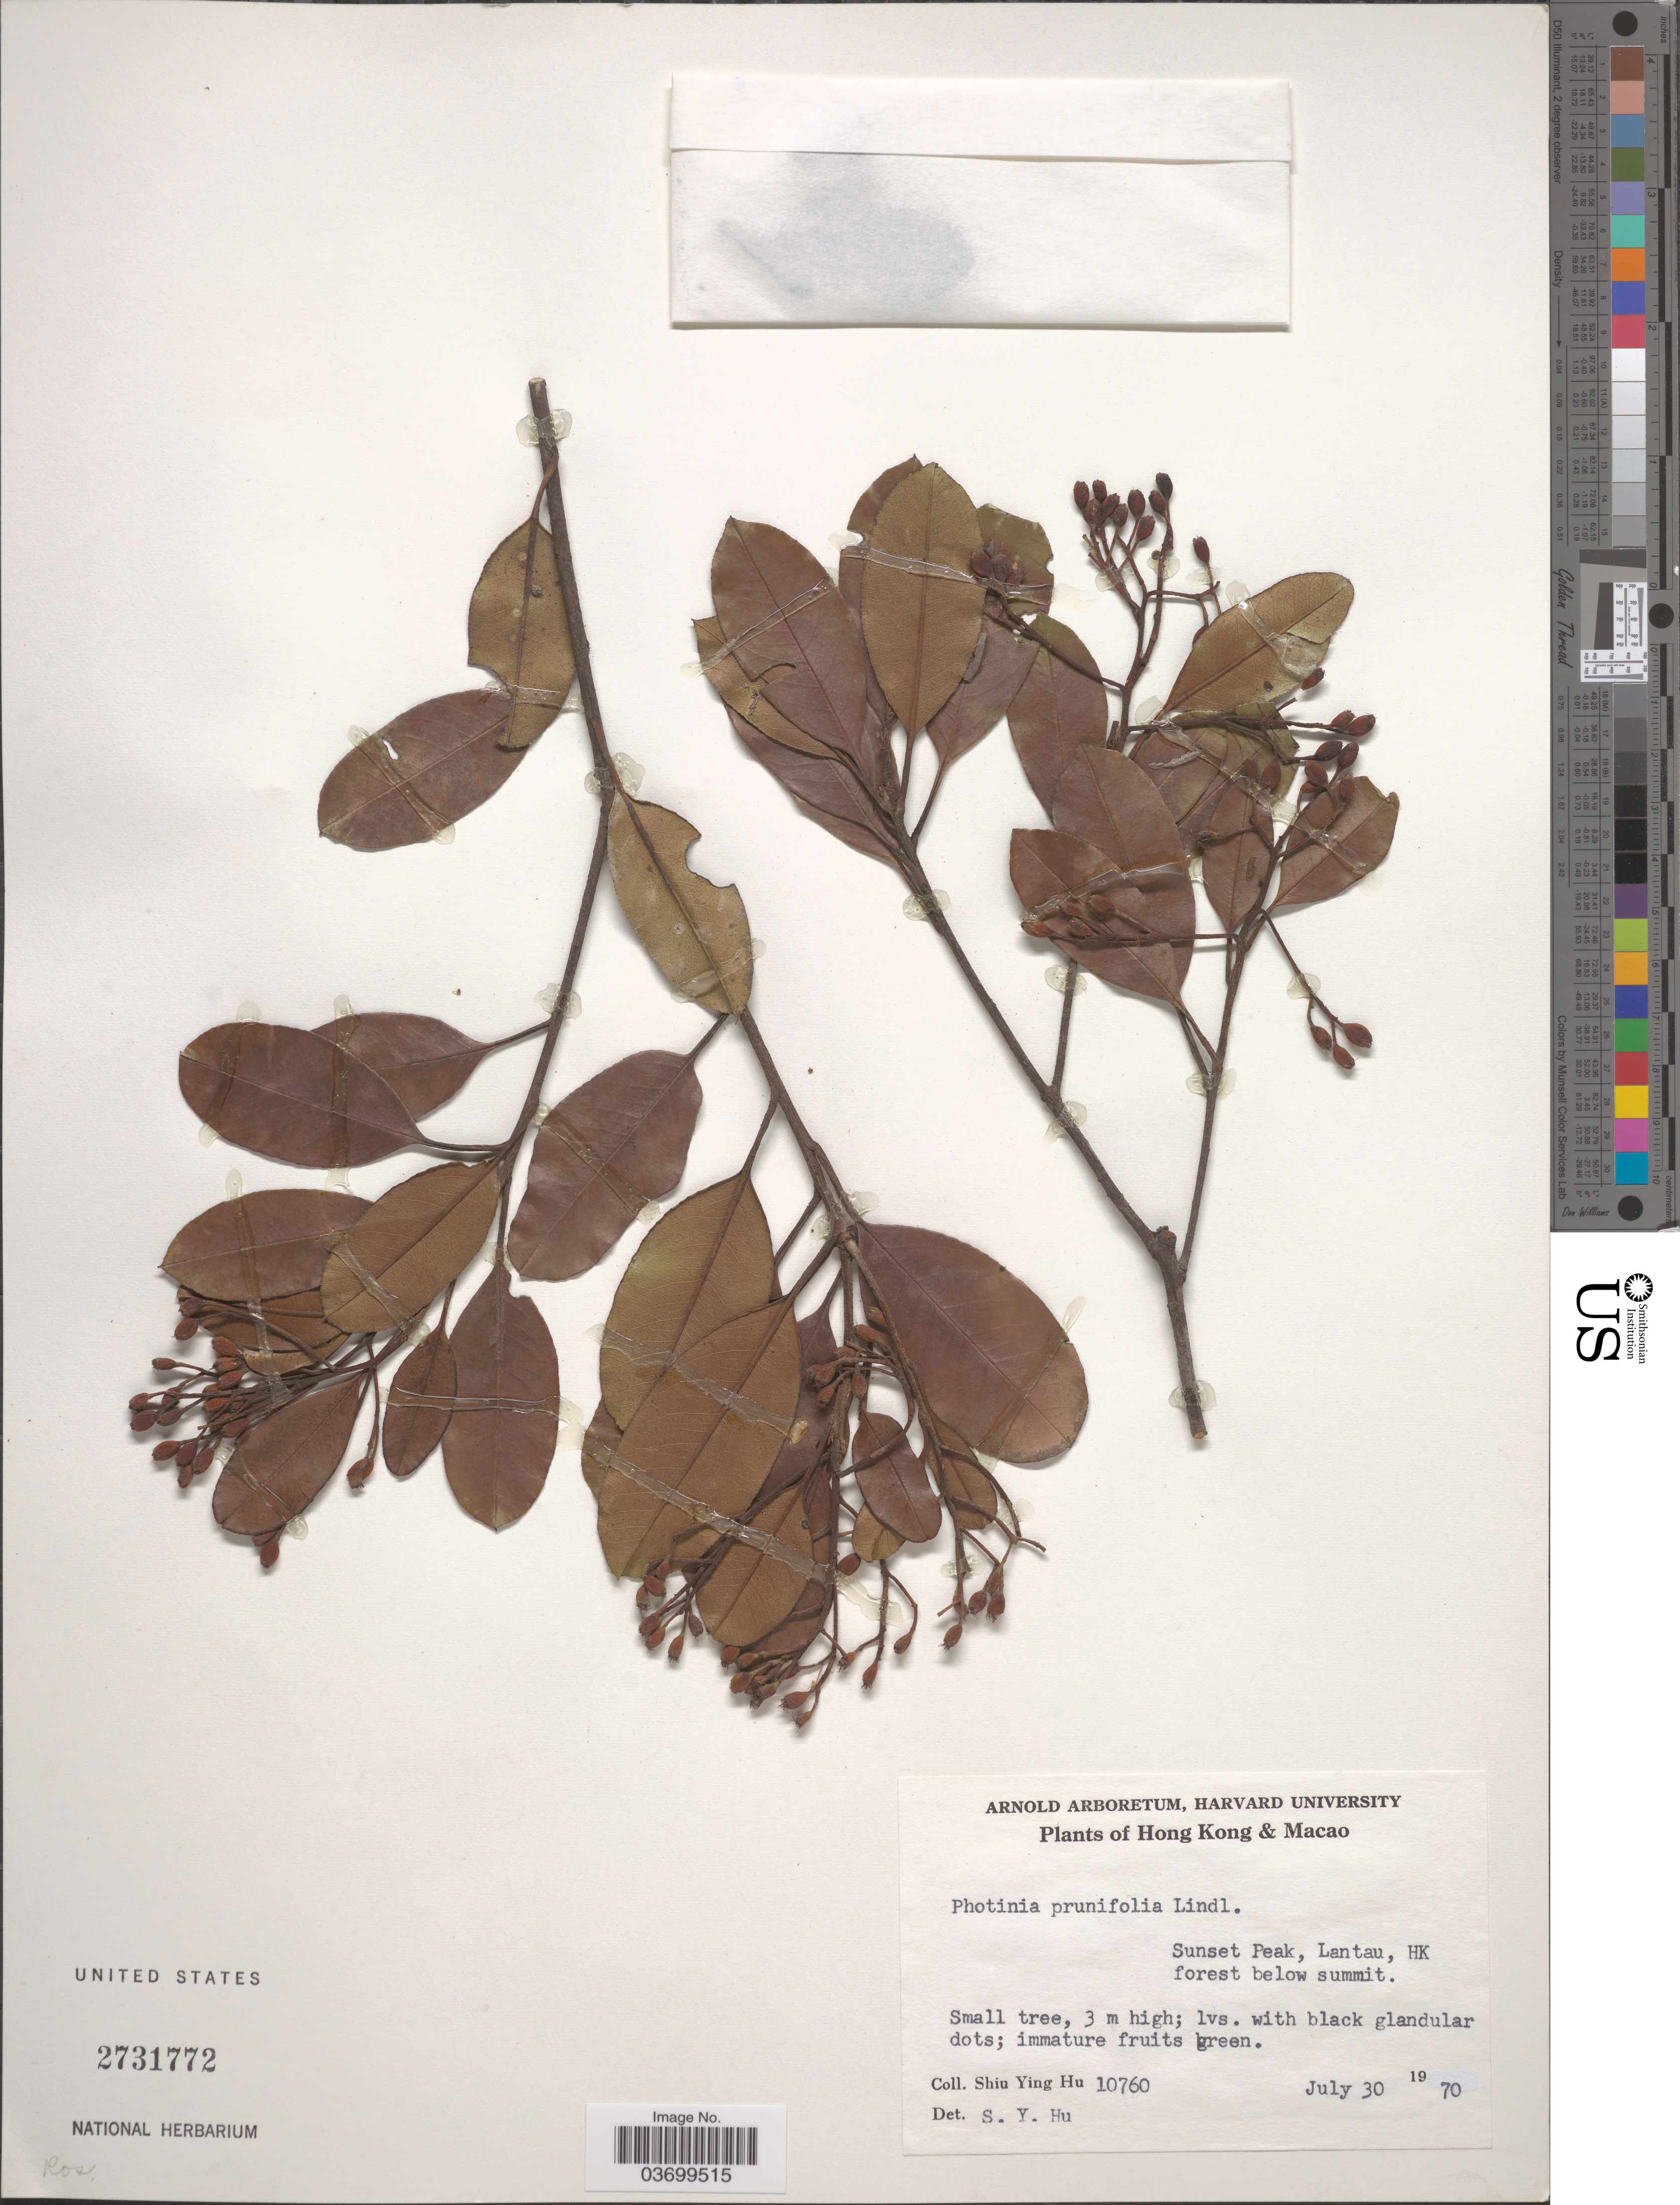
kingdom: Plantae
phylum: Tracheophyta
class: Magnoliopsida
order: Rosales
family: Rosaceae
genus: Photinia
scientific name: Photinia prunifolia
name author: (Hook. & Arn.) Lindl.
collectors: S. Y. Hu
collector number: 10760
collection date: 1970-07-30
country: China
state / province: Hong Kong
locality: Sunset Peak, Lantau, HK.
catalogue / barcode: US 2731772